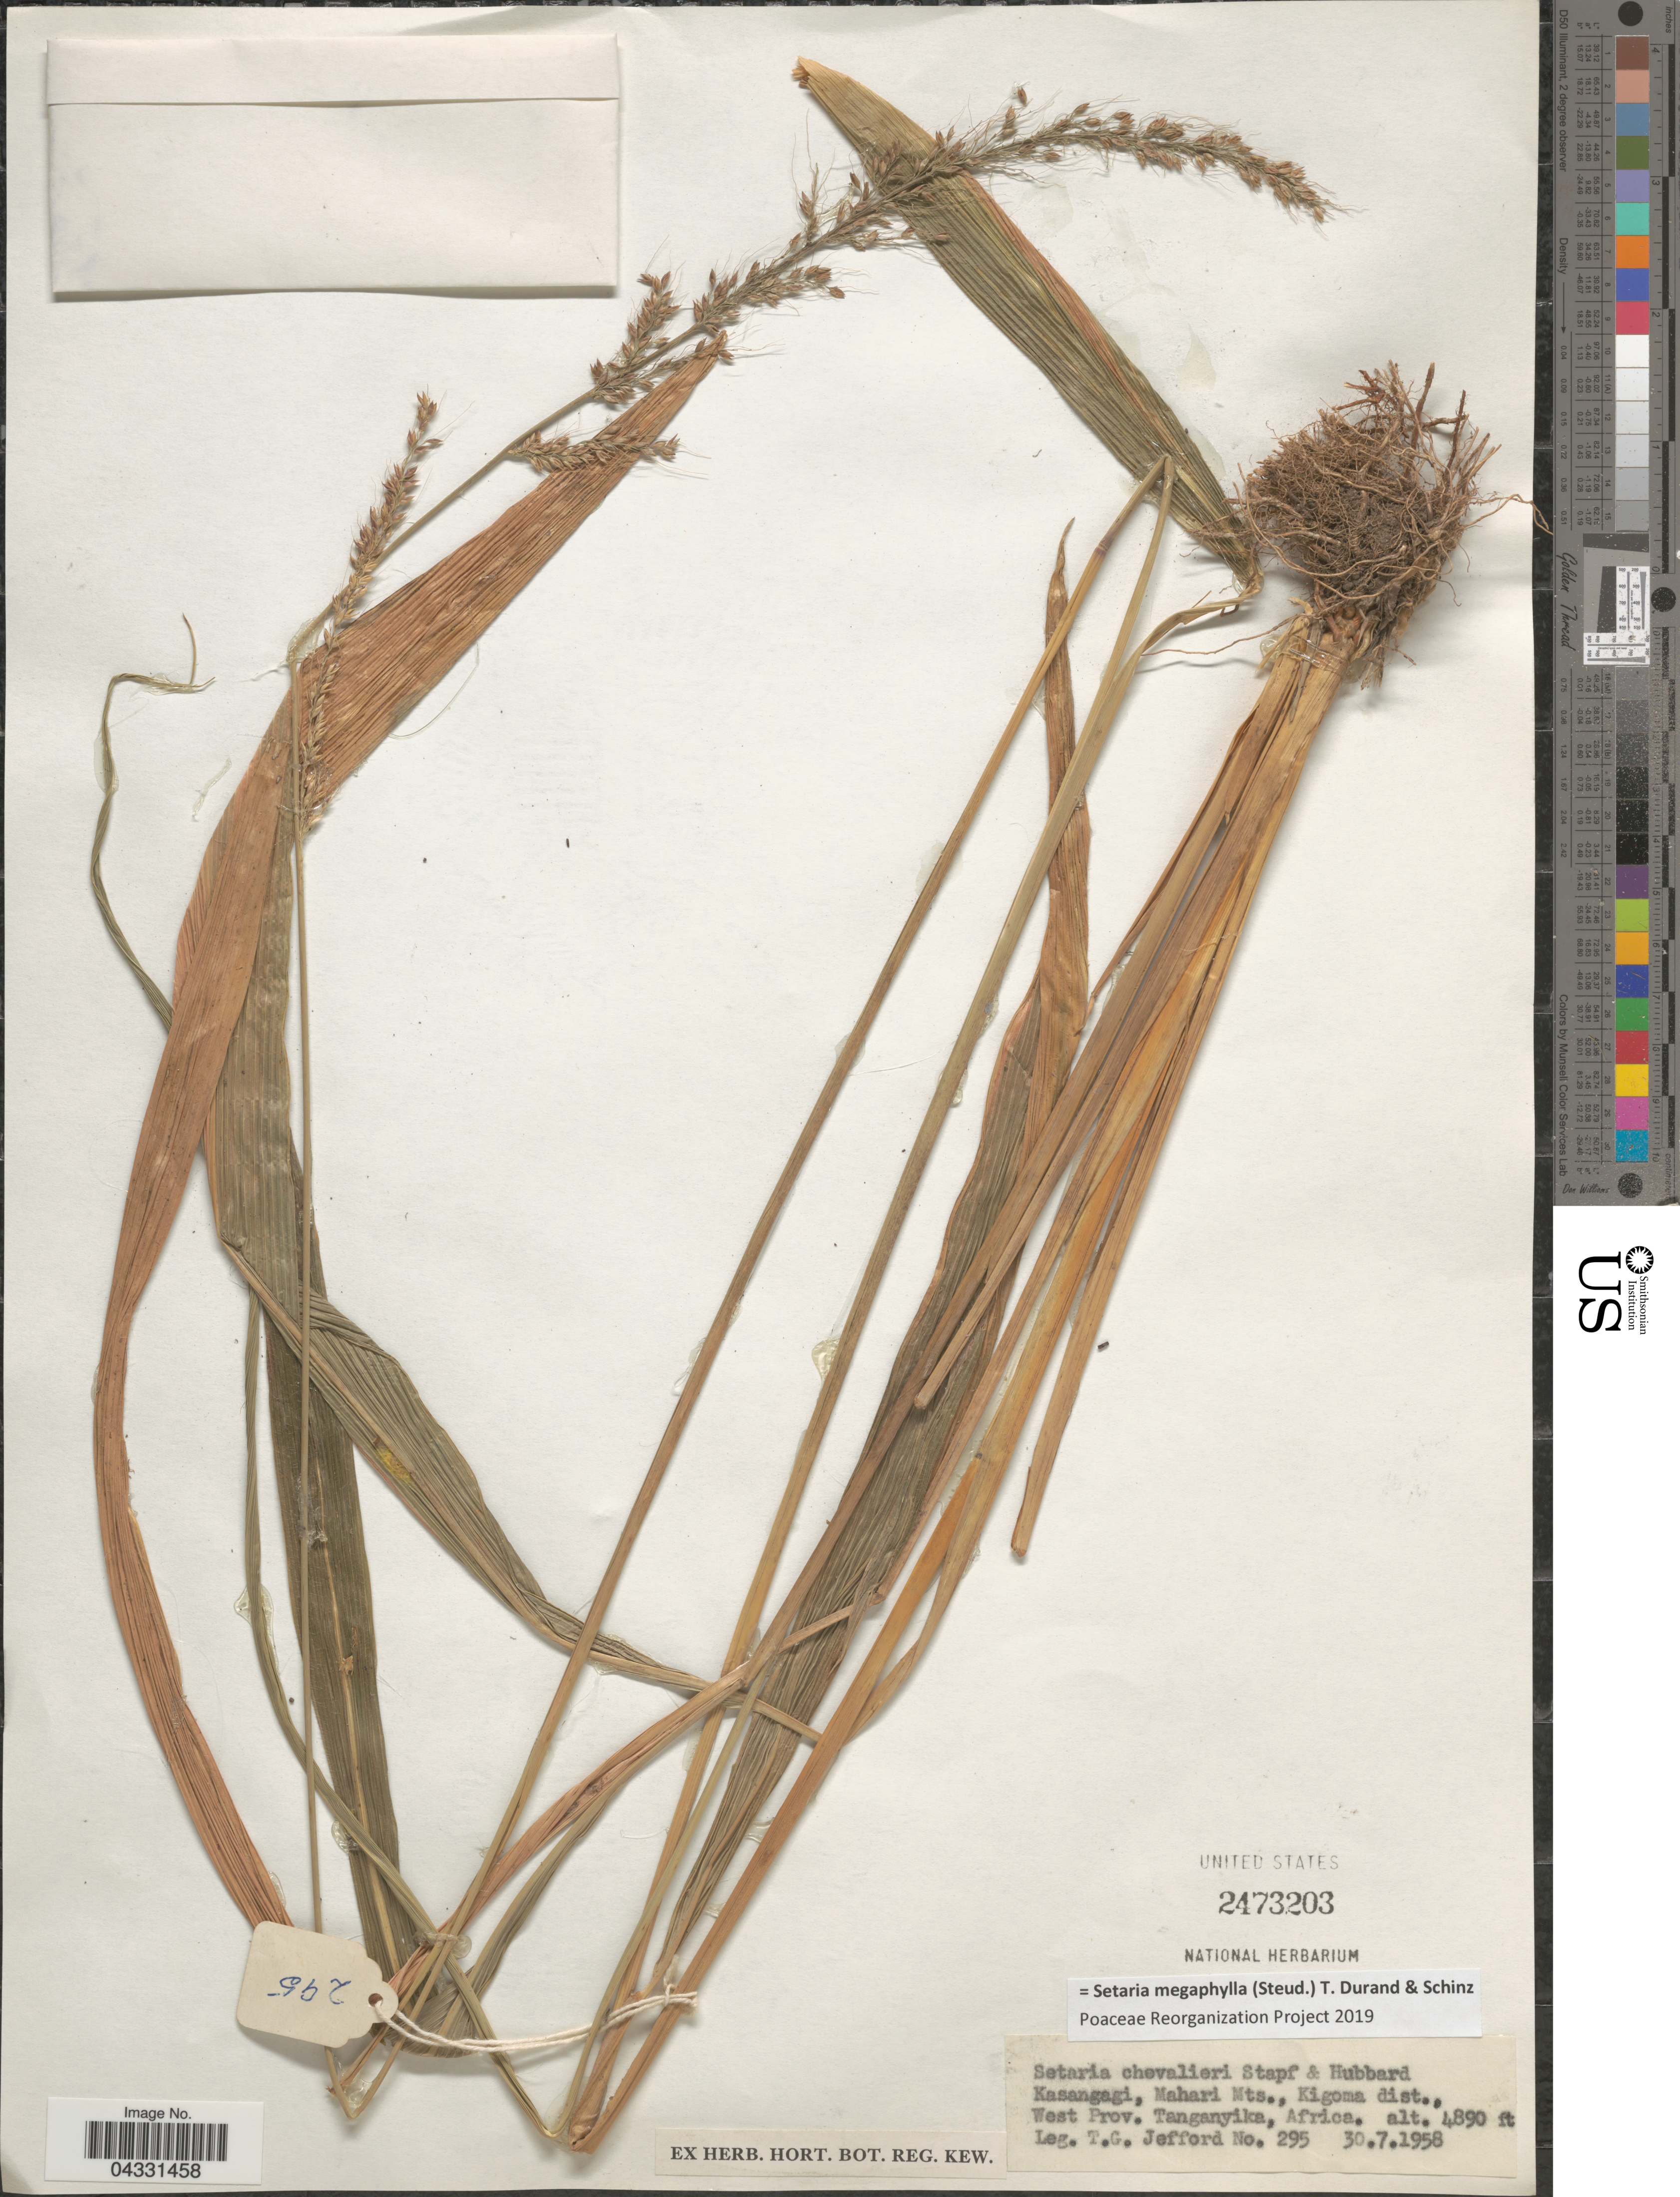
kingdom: Plantae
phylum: Tracheophyta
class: Liliopsida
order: Poales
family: Poaceae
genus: Setaria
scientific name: Setaria megaphylla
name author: (Steud.) Durieu & Schinz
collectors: T. Jefford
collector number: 295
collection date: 1958-07-30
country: Tanzania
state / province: Kigoma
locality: Kasangagi, Mahari Mts., Kigoma dist., West Prov. Tanganyika.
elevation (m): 1490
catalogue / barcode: US 2473203